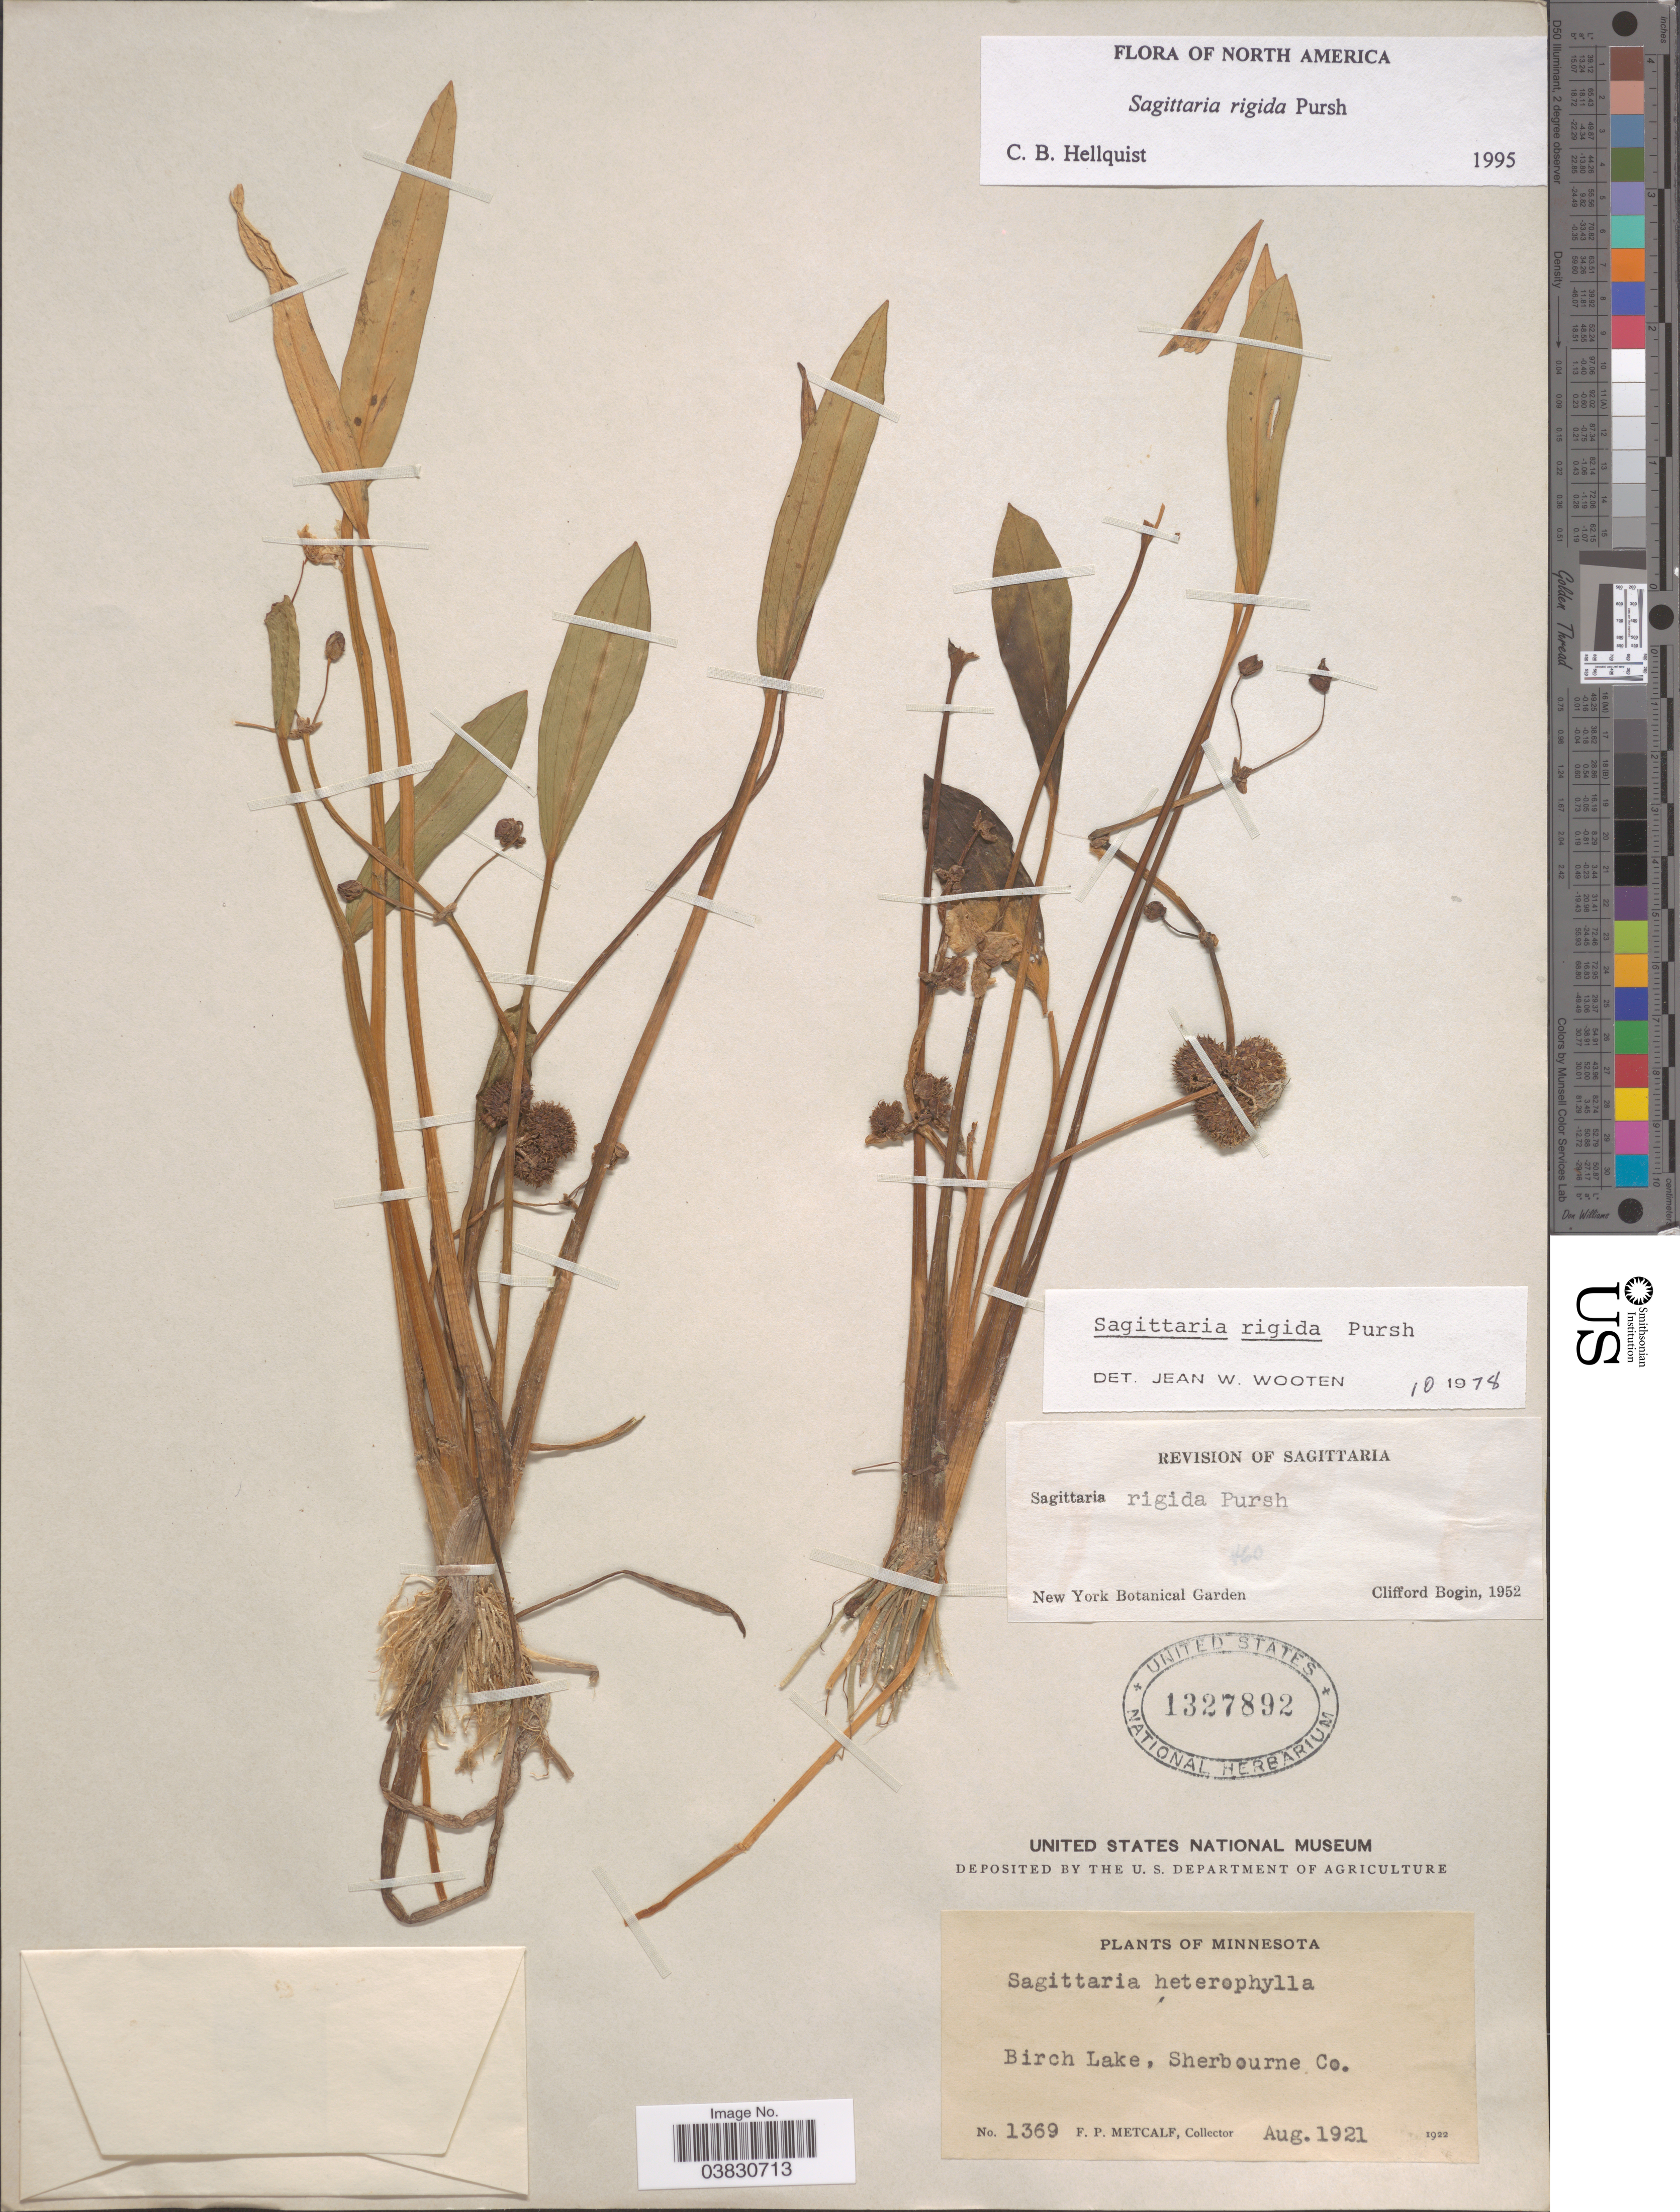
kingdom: Plantae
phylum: Tracheophyta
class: Liliopsida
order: Alismatales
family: Alismataceae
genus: Sagittaria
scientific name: Sagittaria rigida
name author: Pursh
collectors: W. Kubichek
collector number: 1369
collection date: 1921-08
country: United States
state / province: Minnesota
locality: Birch Lake, Sherbourne Co.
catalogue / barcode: US 1327892